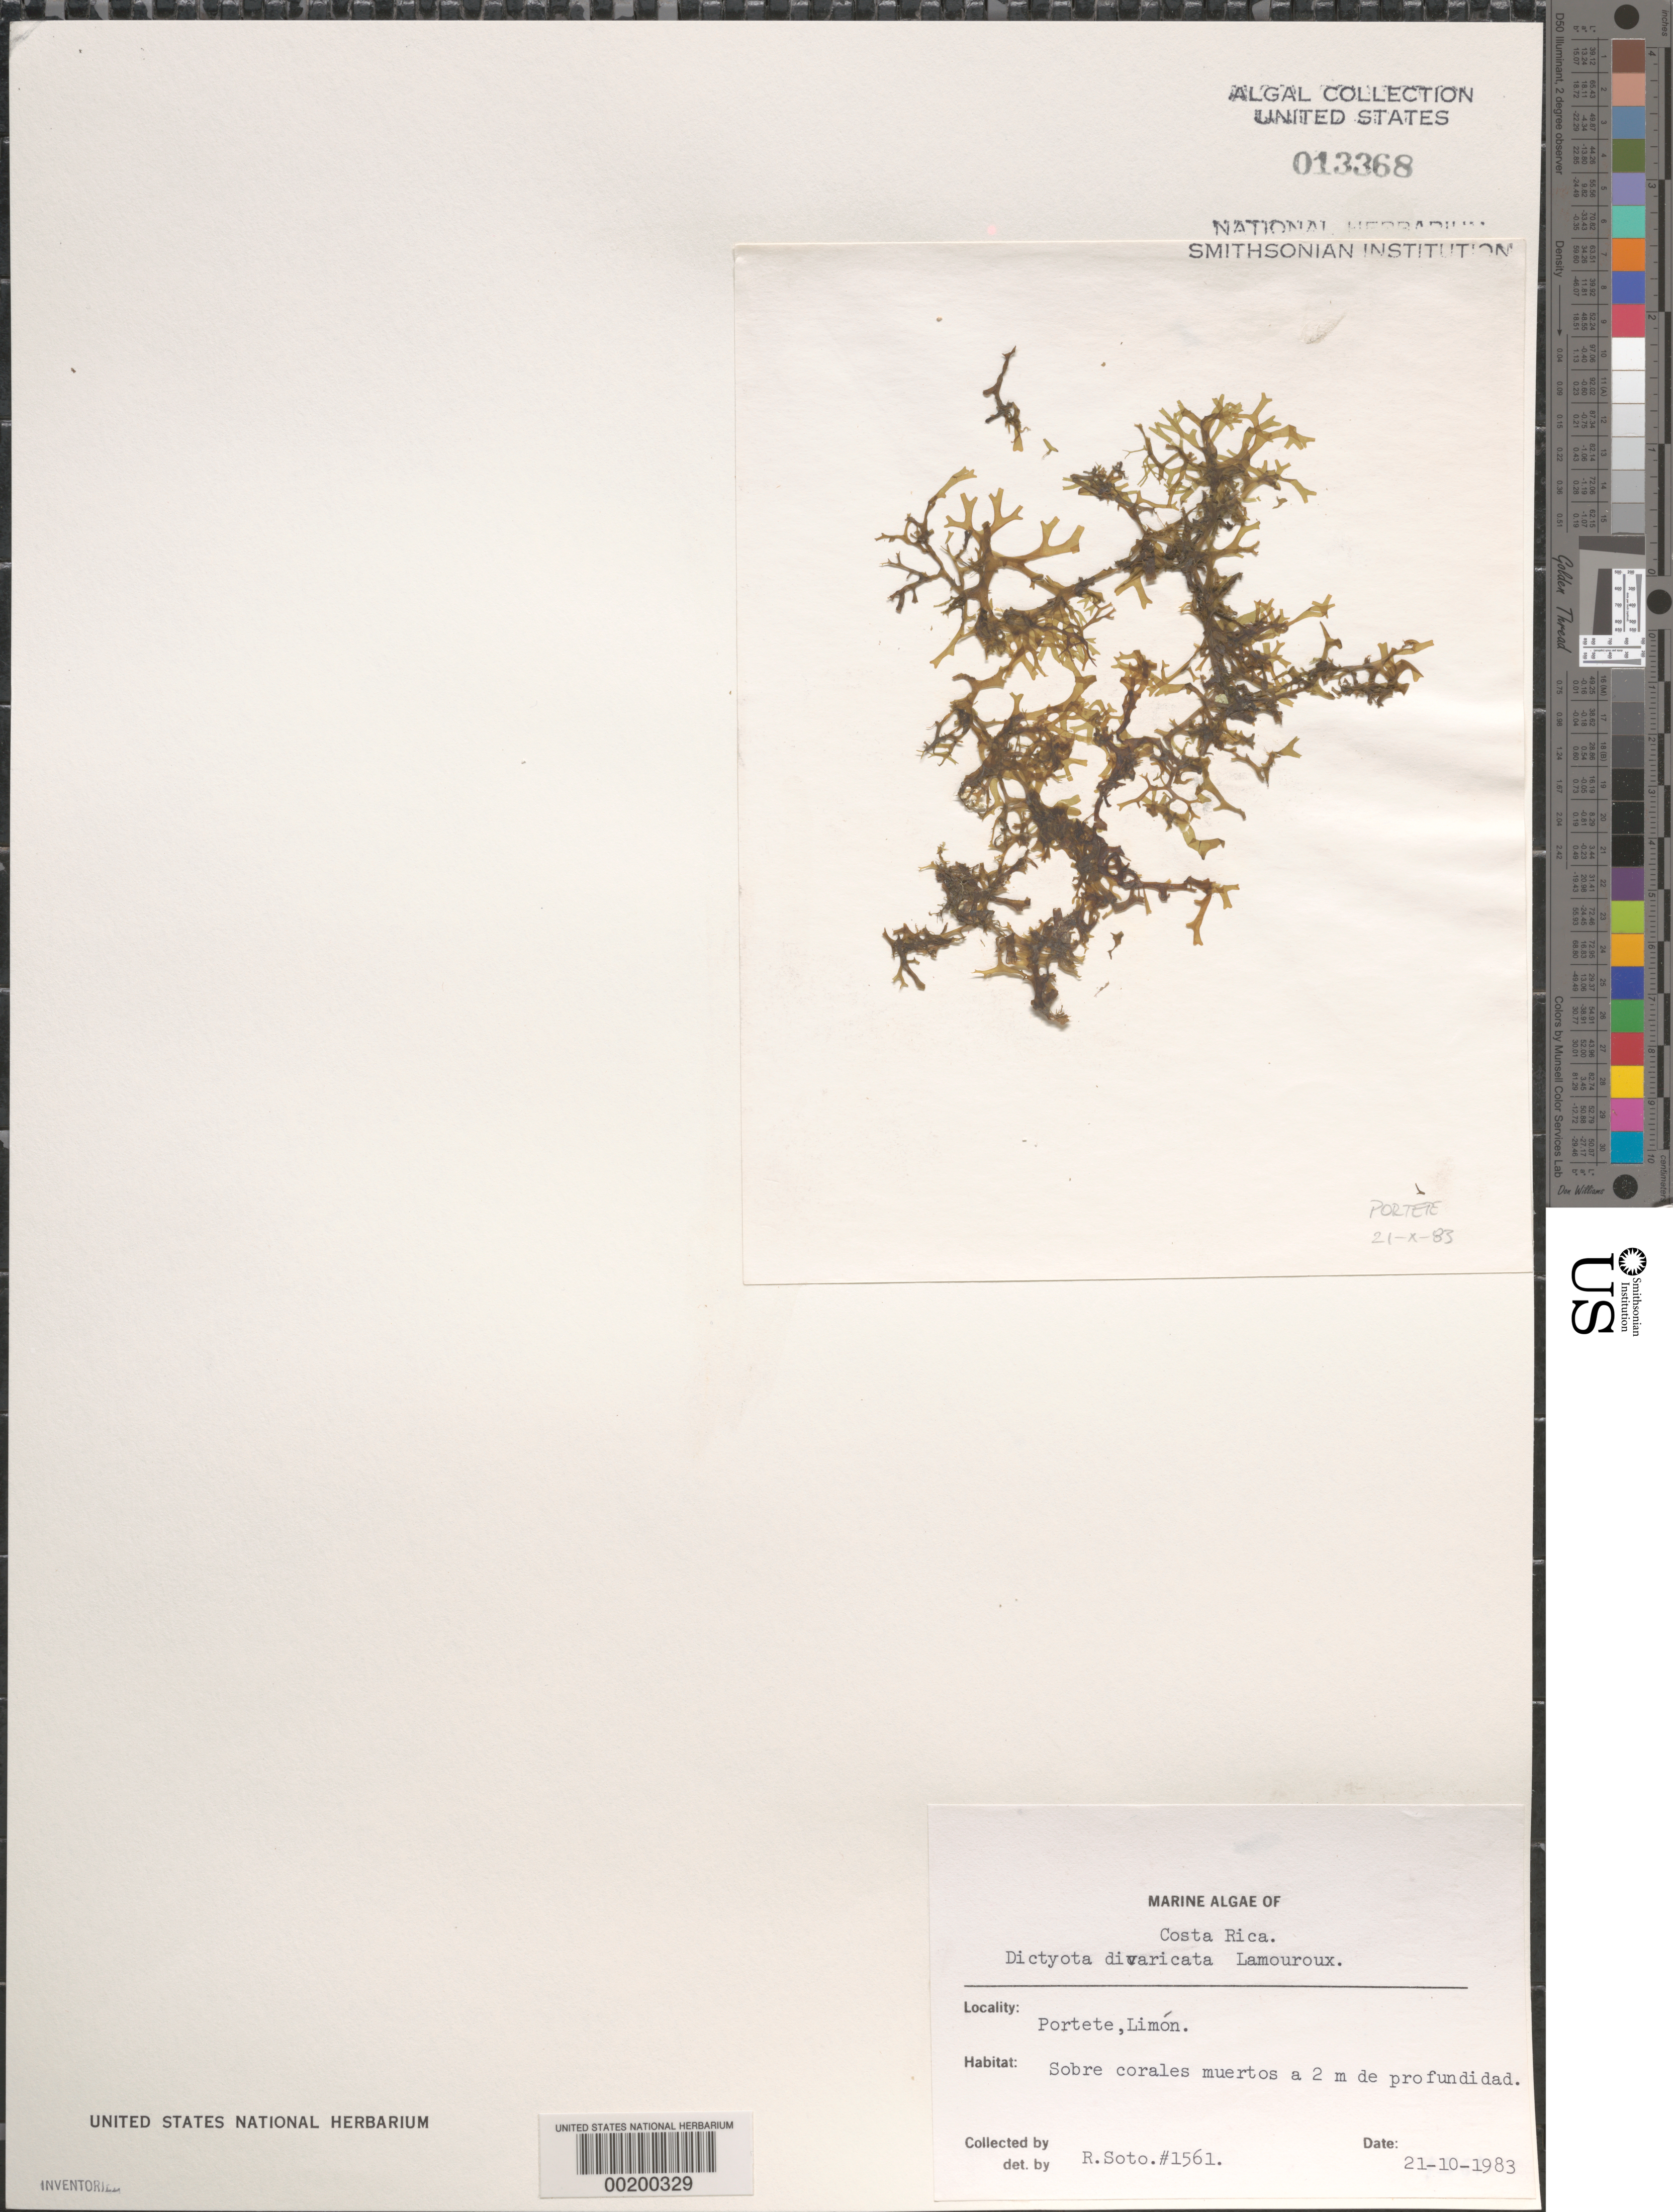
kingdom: Chromista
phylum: Ochrophyta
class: Phaeophyceae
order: Dictyotales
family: Dictyotaceae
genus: Dictyota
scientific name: Dictyota divaricata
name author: J.V.Lamouroux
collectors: R. Soto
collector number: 1561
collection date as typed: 21 Oct 1983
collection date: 1983-10-21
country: Costa Rica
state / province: Limón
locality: Portete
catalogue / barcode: US 13368